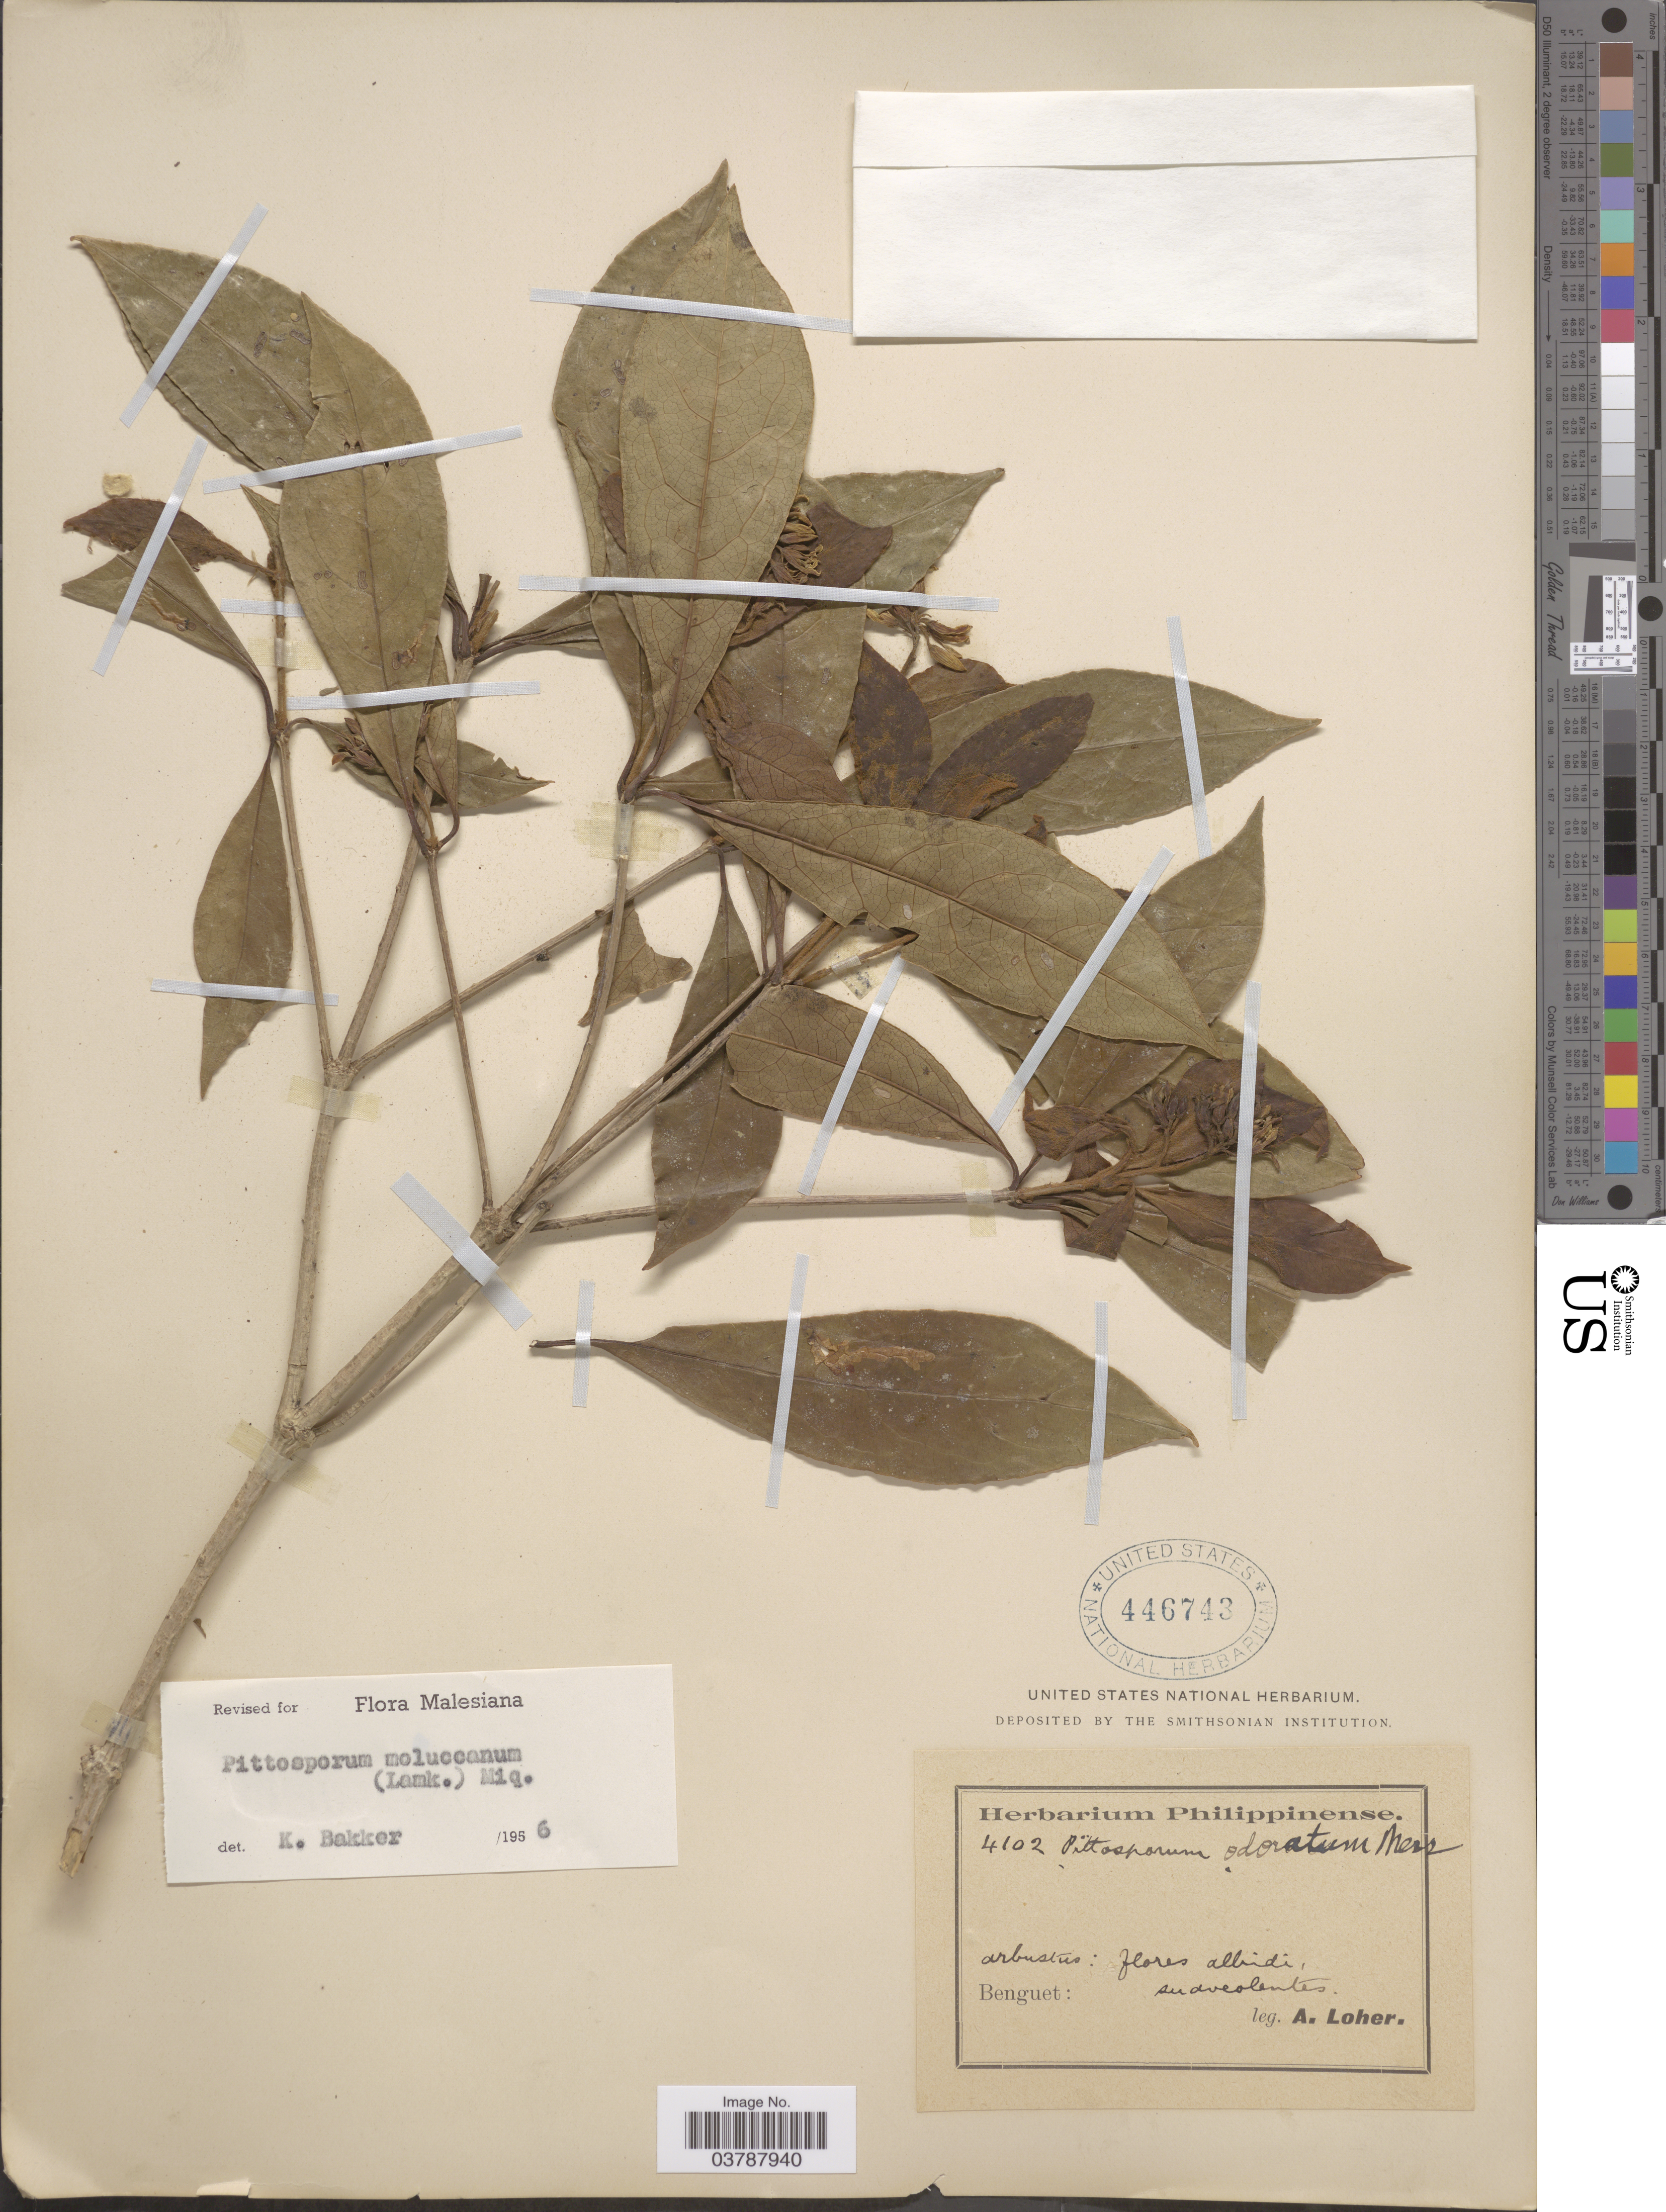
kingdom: Plantae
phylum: Tracheophyta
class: Magnoliopsida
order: Apiales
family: Pittosporaceae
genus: Pittosporum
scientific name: Pittosporum moluccanum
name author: (Lam.) Miq.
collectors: A. Loher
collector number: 4102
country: Philippines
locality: Benguet.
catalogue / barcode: US 446743